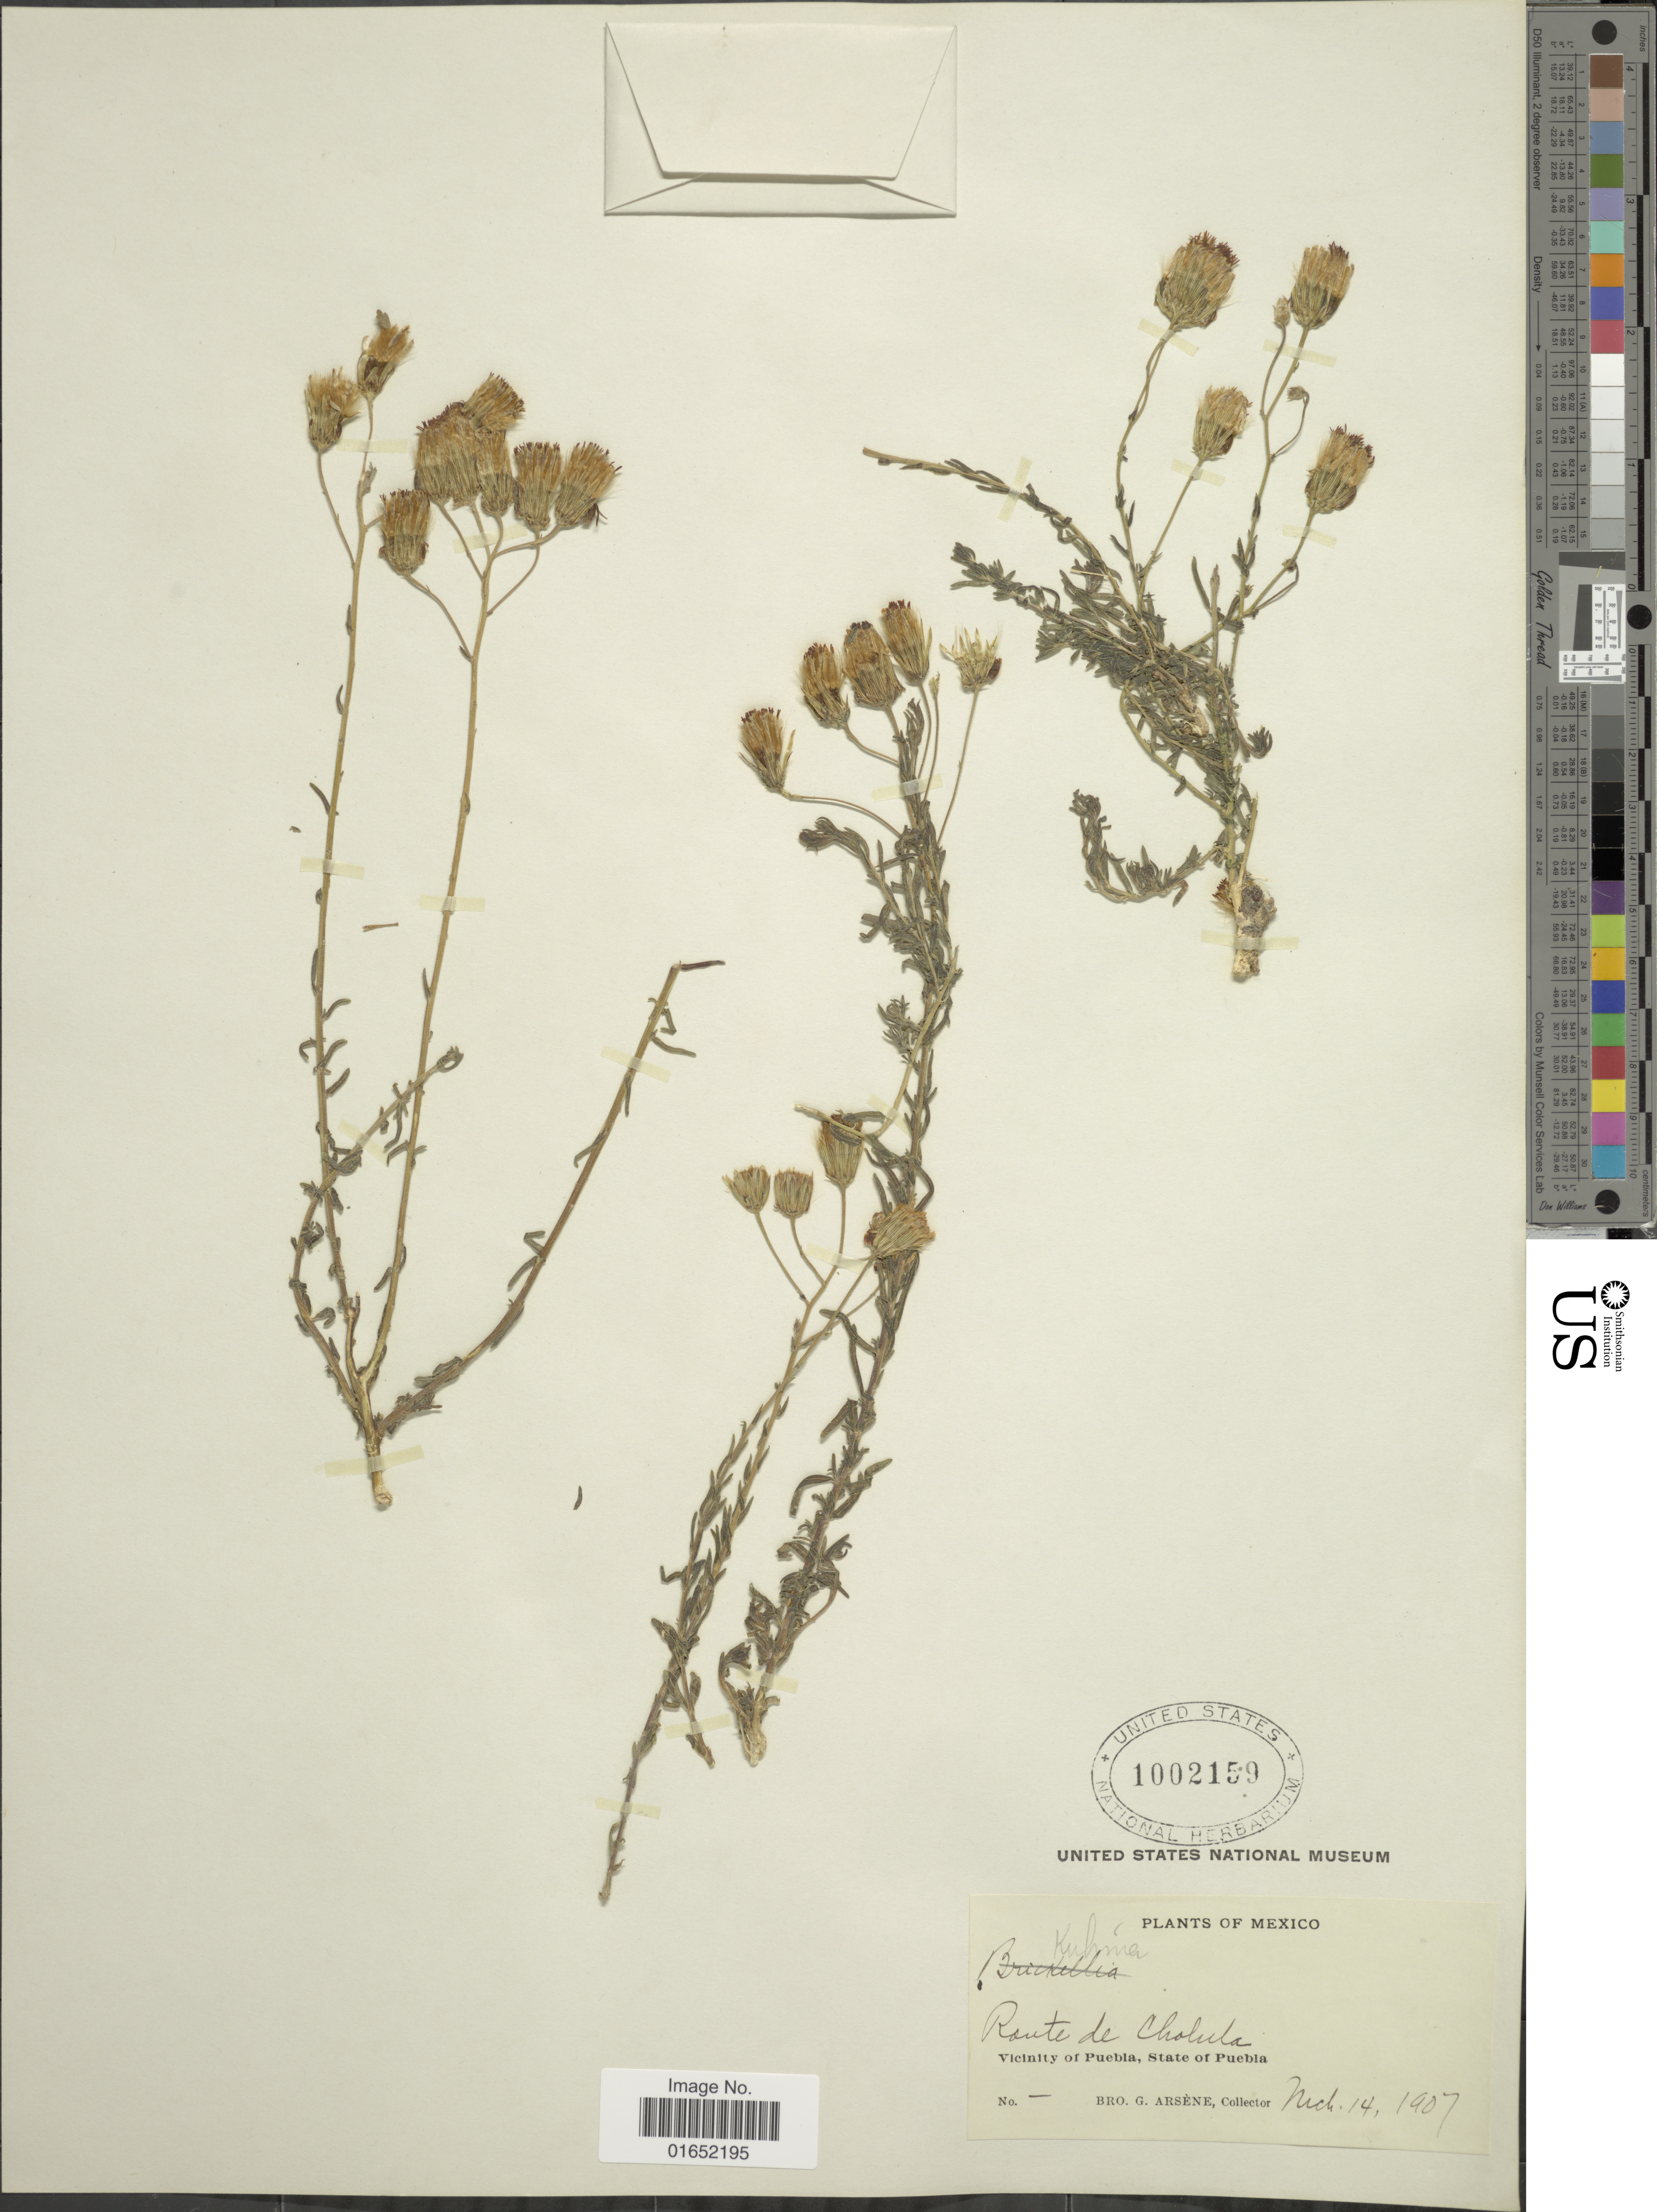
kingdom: Plantae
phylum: Tracheophyta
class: Magnoliopsida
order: Asterales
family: Asteraceae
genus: Brickellia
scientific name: Brickellia rosmarinifolia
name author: (Vent.) W.A. Weber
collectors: Bro. G. Arsène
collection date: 1907-03-14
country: Mexico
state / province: Puebla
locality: Route de Choluta, Vicinity of Puebla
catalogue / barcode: US 1002159